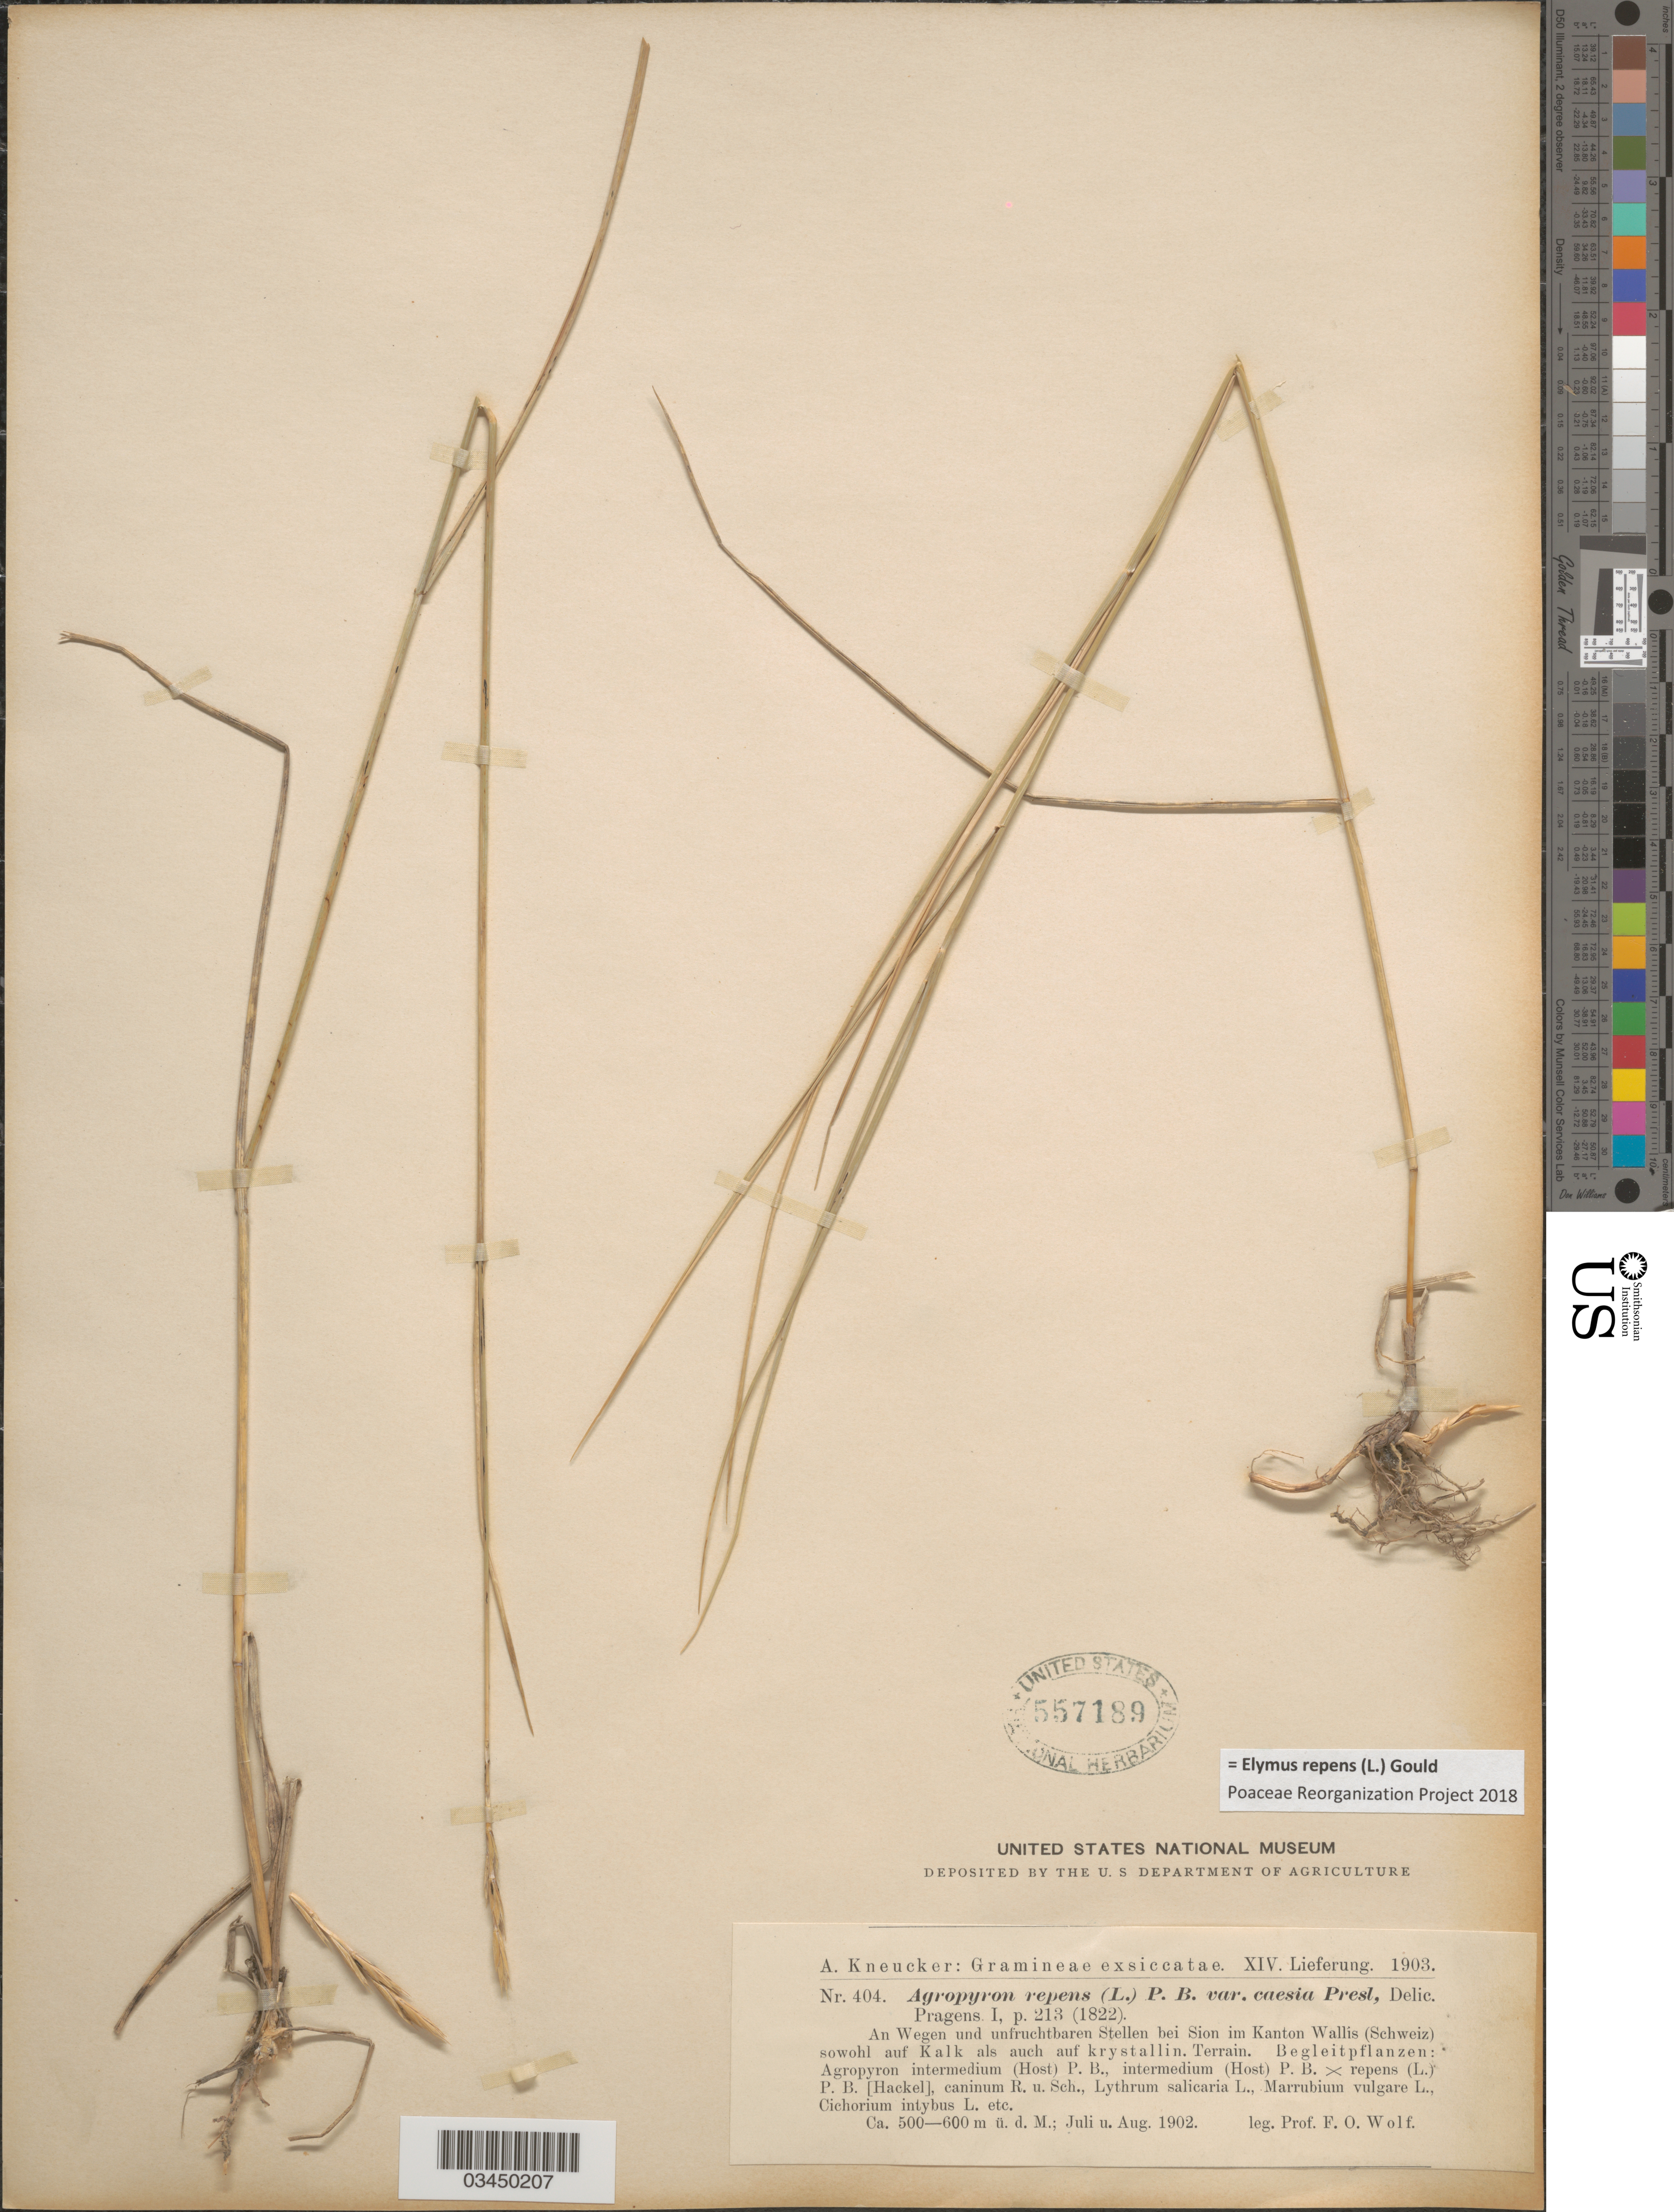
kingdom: Plantae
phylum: Tracheophyta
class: Liliopsida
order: Poales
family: Poaceae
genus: Elymus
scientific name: Elymus repens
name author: (L.) Gould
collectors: F. Wolf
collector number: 404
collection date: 1902-07/1902-08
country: Switzerland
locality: An Wegen und unfruchtbaren Stellen bei Sion im Kanton Wallis (Schweiz) sowohl auf Kalk als auch auf krystallin.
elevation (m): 500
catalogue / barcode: US 557189